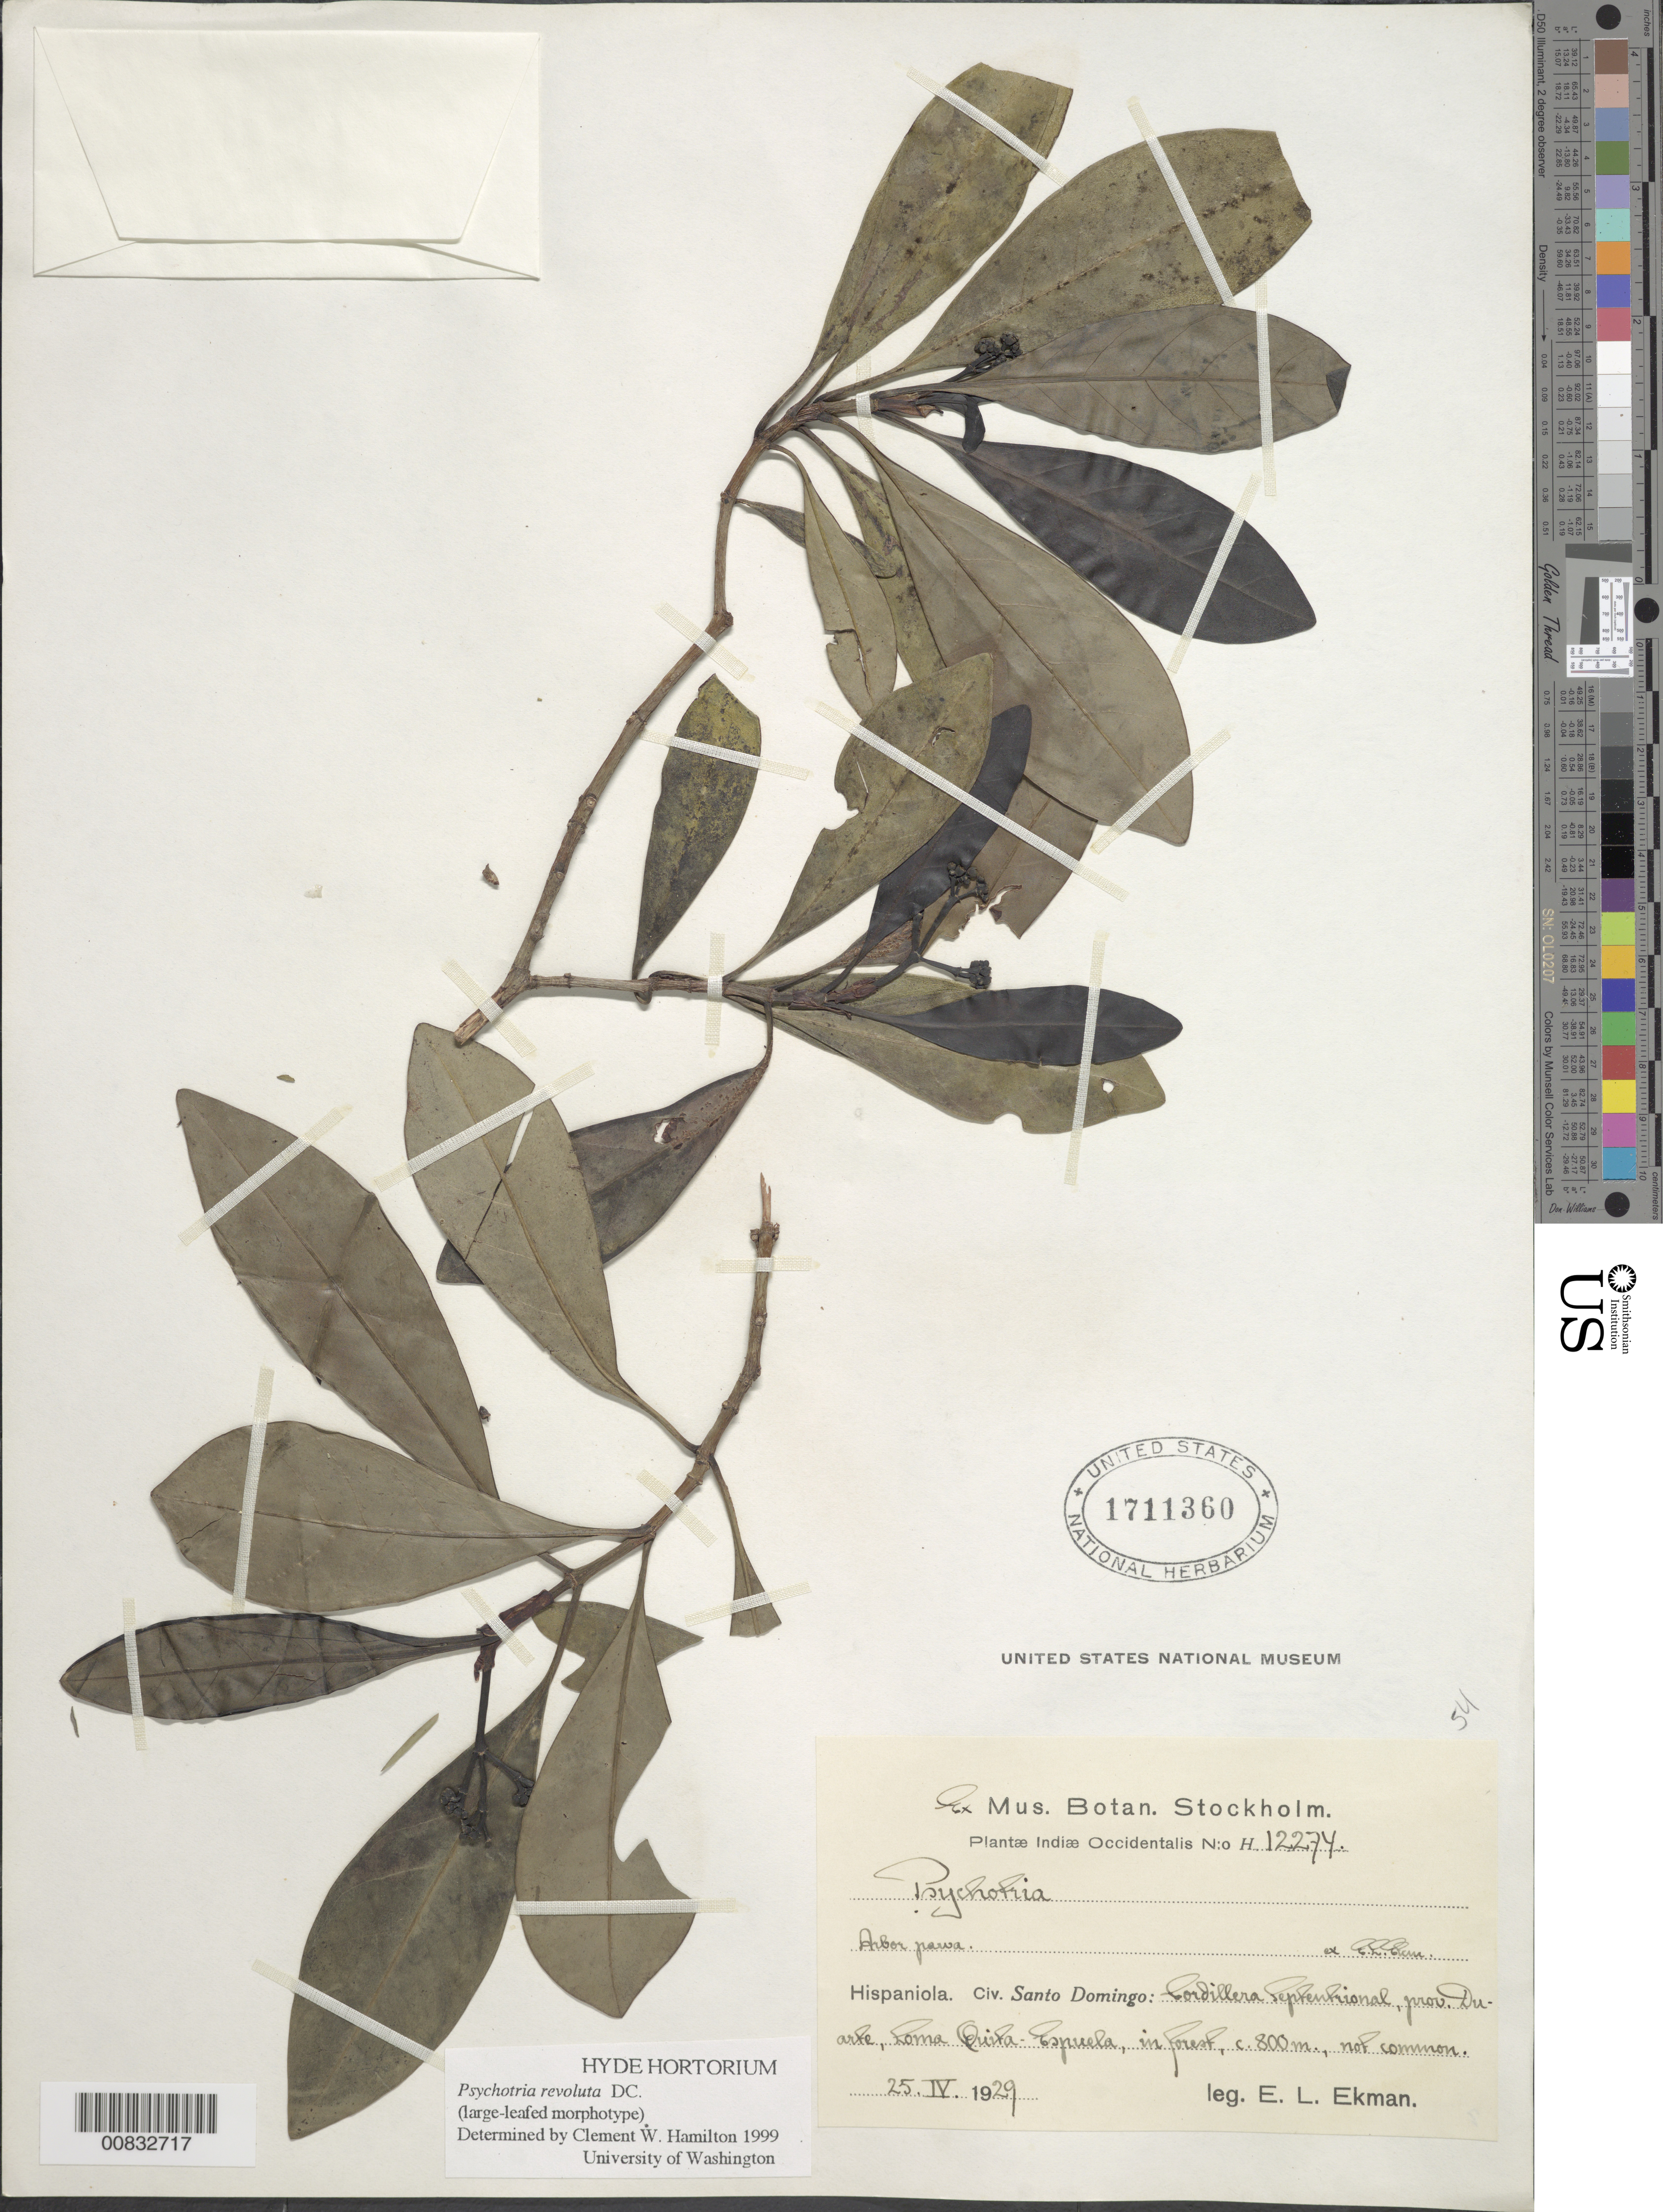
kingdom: Plantae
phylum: Tracheophyta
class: Magnoliopsida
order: Gentianales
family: Rubiaceae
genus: Psychotria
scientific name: Psychotria revoluta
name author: DC.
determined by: Hamilton, C. W.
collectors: E. L. Ekman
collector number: H 12274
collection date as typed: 25 Apr 1929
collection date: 1929-04-25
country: Dominican Republic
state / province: Duarte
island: Hispaniola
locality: Cordillera Septentrional, loma Quita-Espuela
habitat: In forest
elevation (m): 800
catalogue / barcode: US 1711360